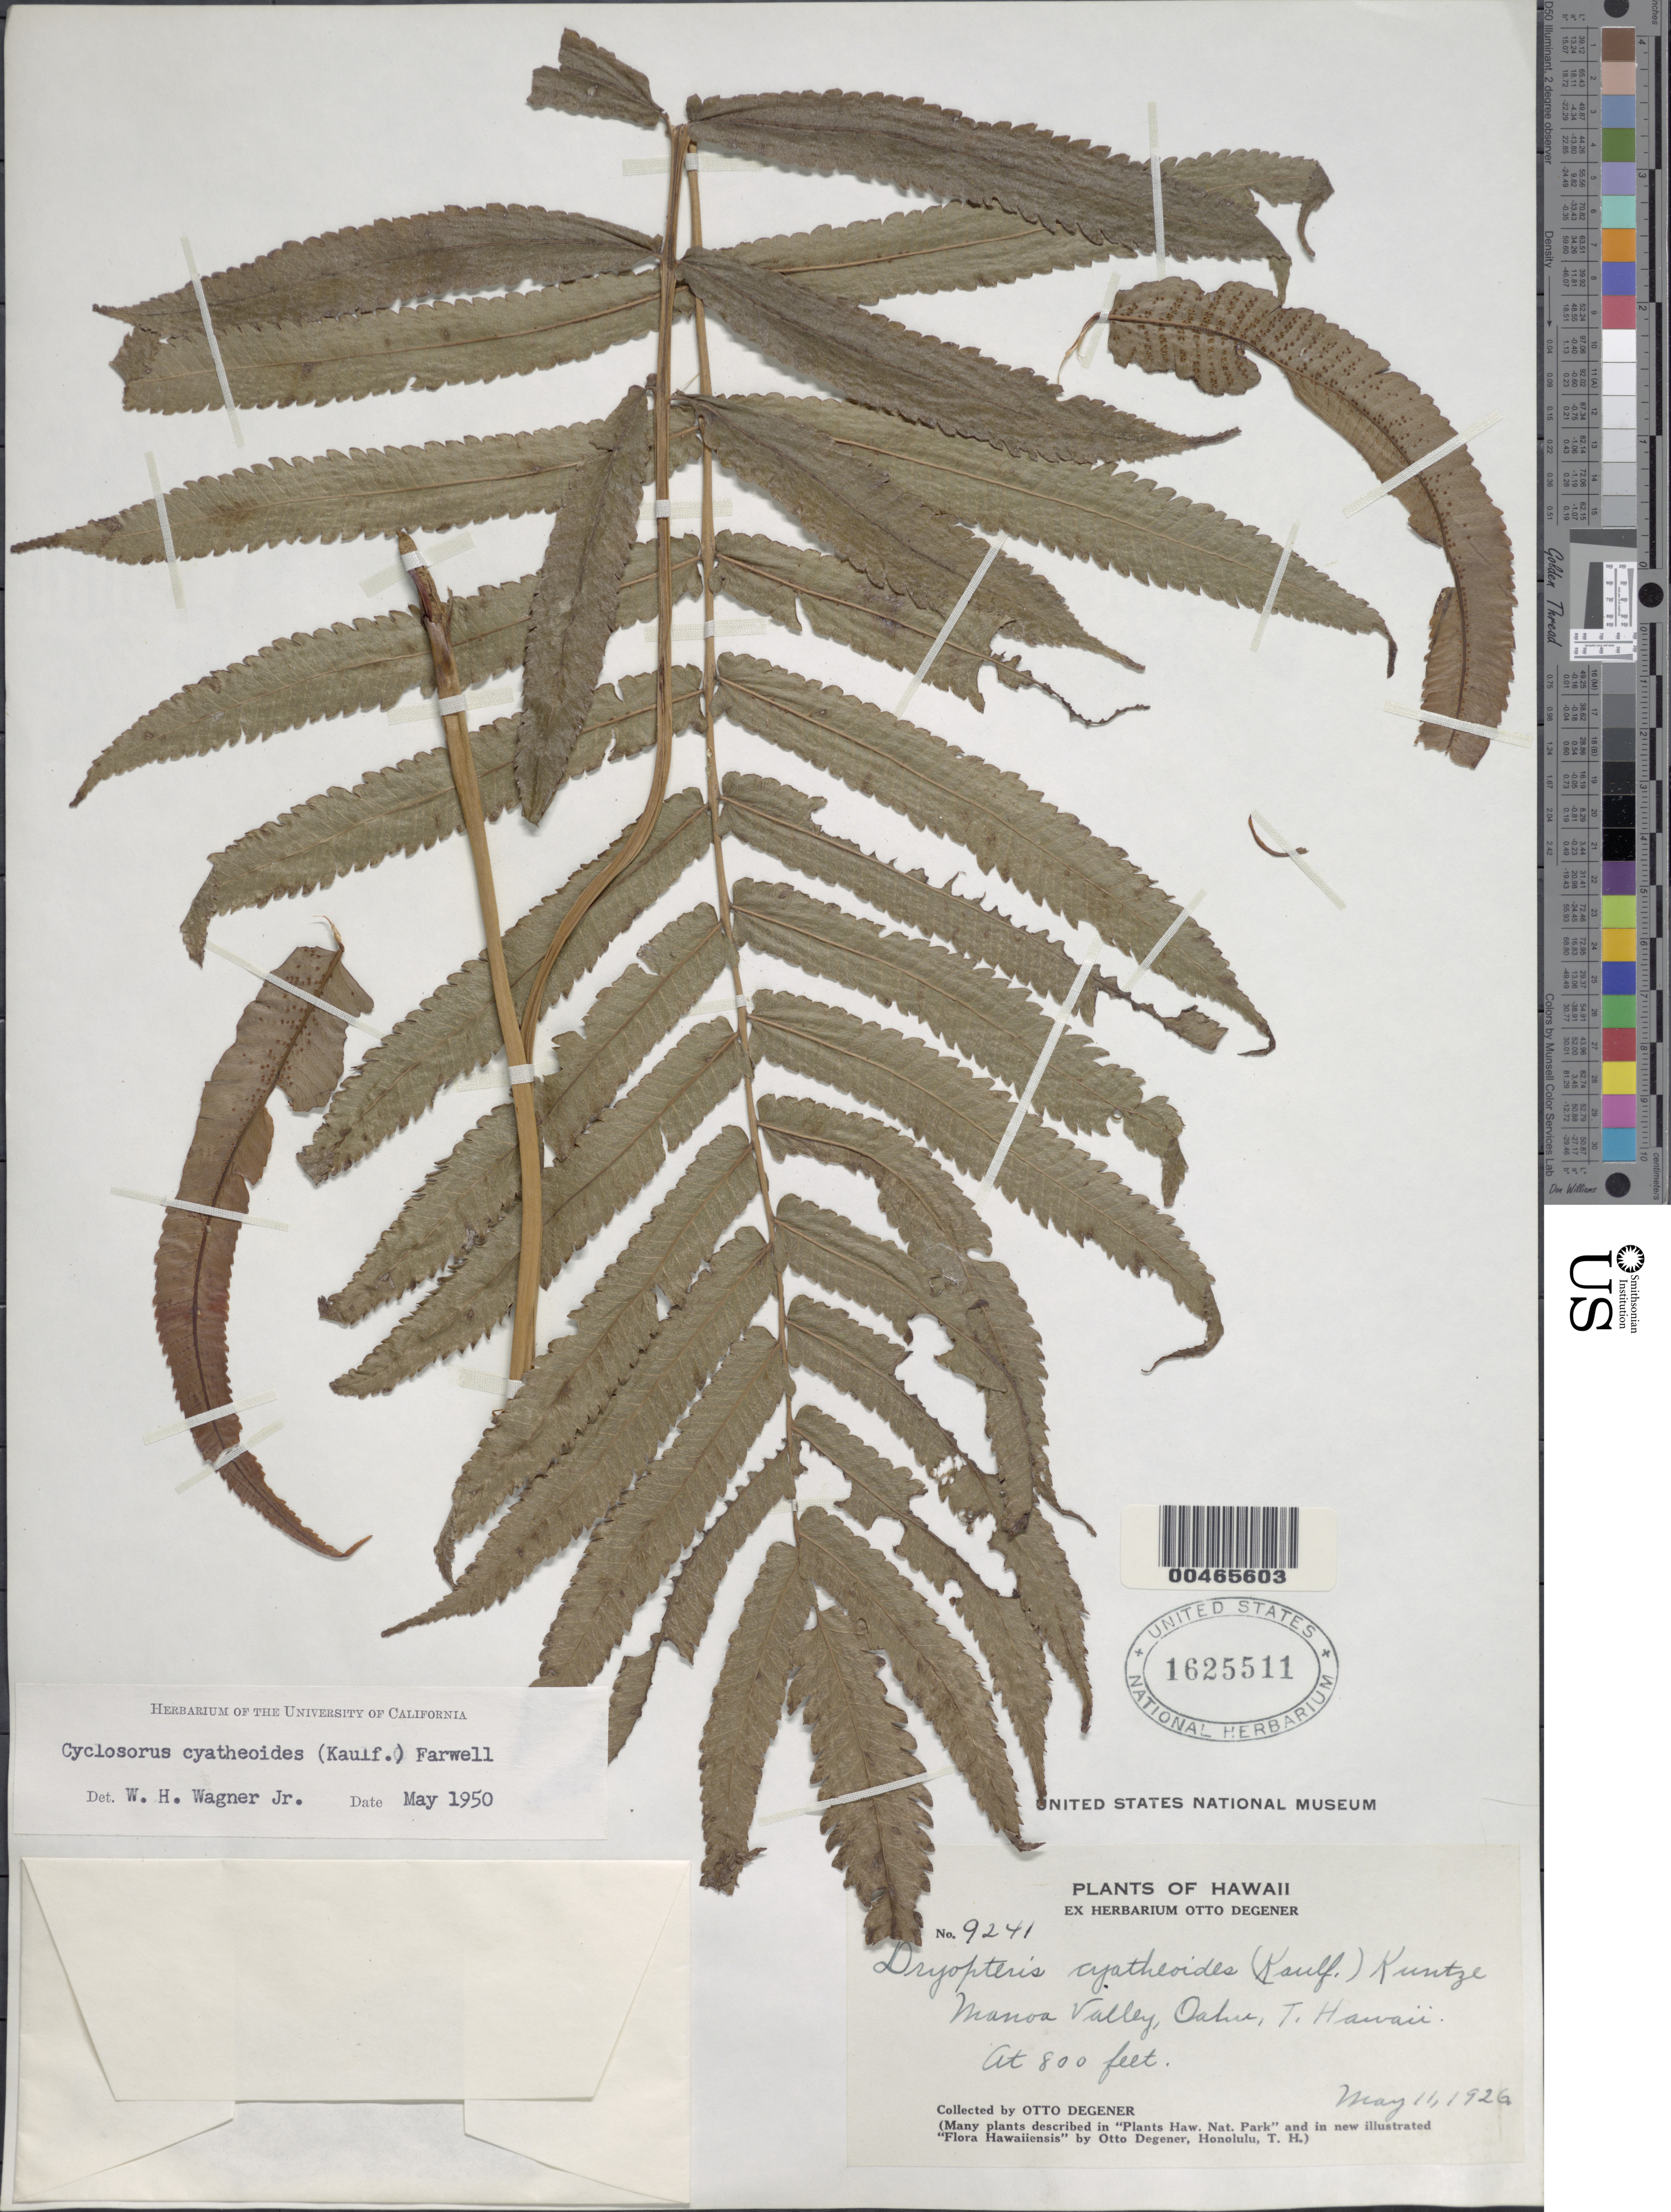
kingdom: Plantae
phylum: Tracheophyta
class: Polypodiopsida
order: Polypodiales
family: Thelypteridaceae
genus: Christella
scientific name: Christella cyatheoides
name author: (Kaulf.) Holttum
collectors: O. Degener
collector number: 9241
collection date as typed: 11 May 1926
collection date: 1926-05-11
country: United States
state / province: Hawaii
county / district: Honolulu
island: Oahu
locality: Manoa Valley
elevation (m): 244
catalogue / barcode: US 1625511